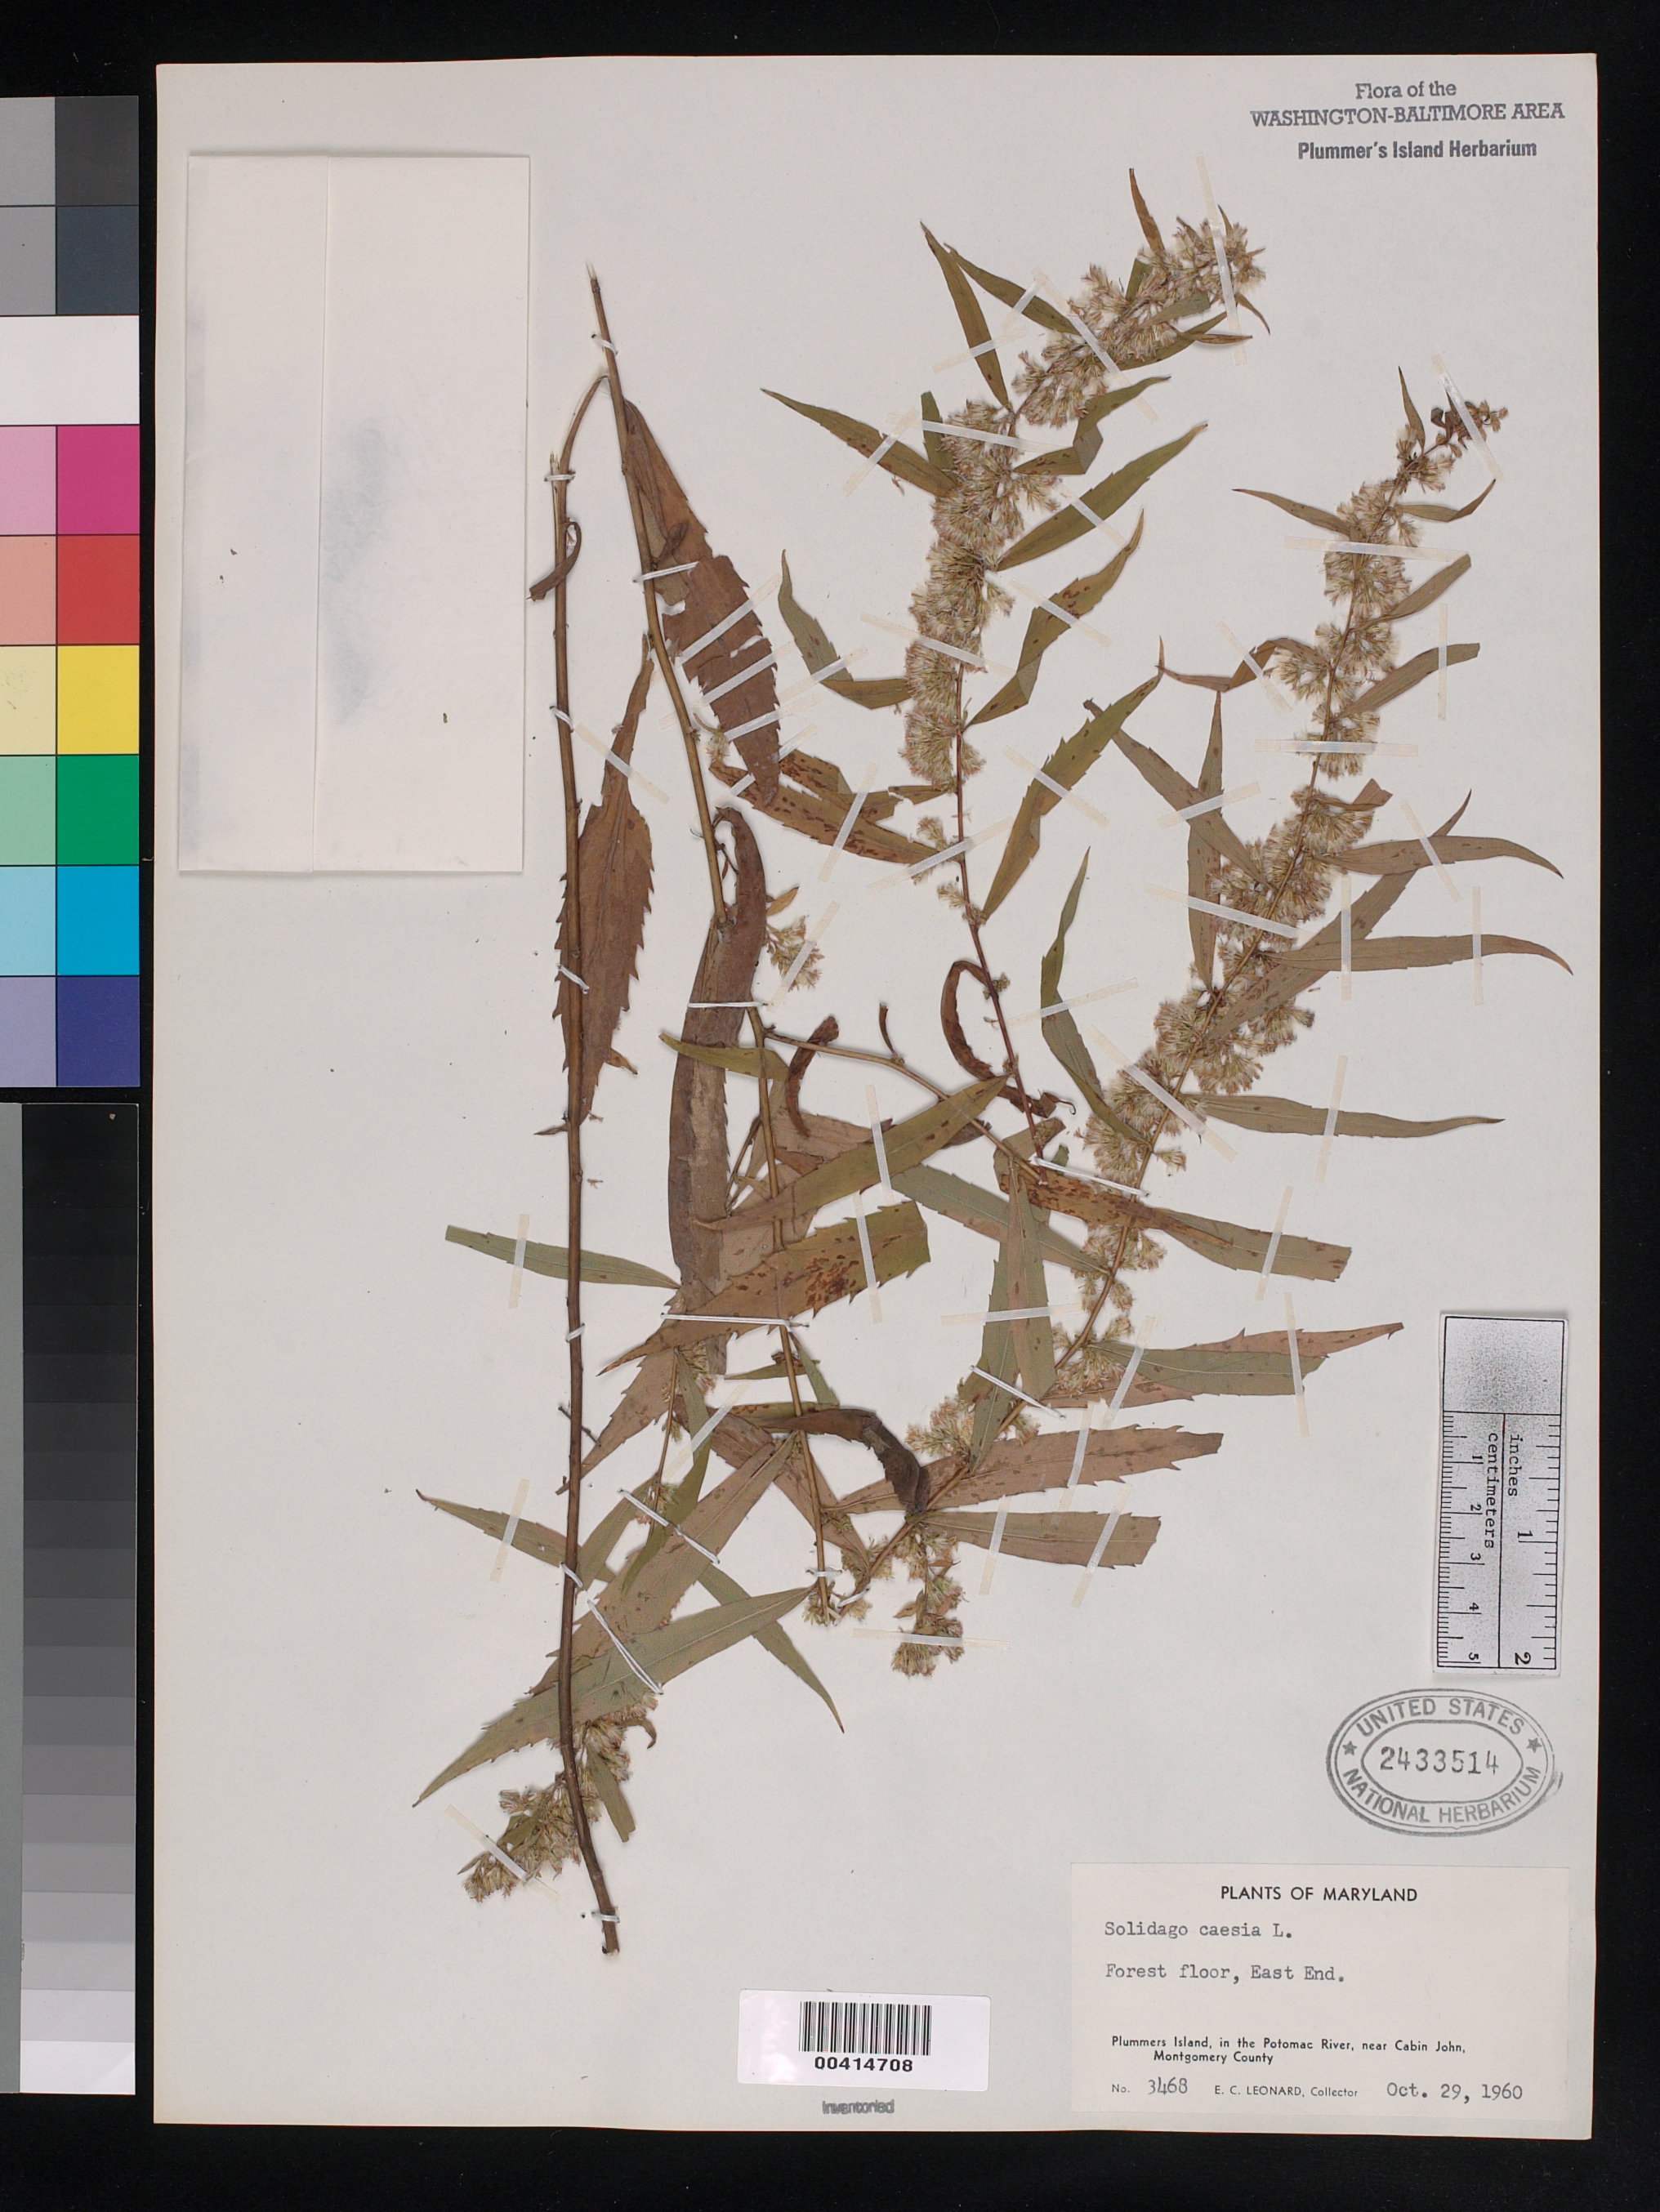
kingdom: Plantae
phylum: Tracheophyta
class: Magnoliopsida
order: Asterales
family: Asteraceae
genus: Solidago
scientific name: Solidago caesia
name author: L.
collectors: E. C. Leonard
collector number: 3468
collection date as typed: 29 Oct 1960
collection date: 1960-10-29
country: United States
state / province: Maryland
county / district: Montgomery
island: Plummers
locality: Plummer's Island; east end C. & O. Canal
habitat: Forest floor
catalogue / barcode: US 2433514